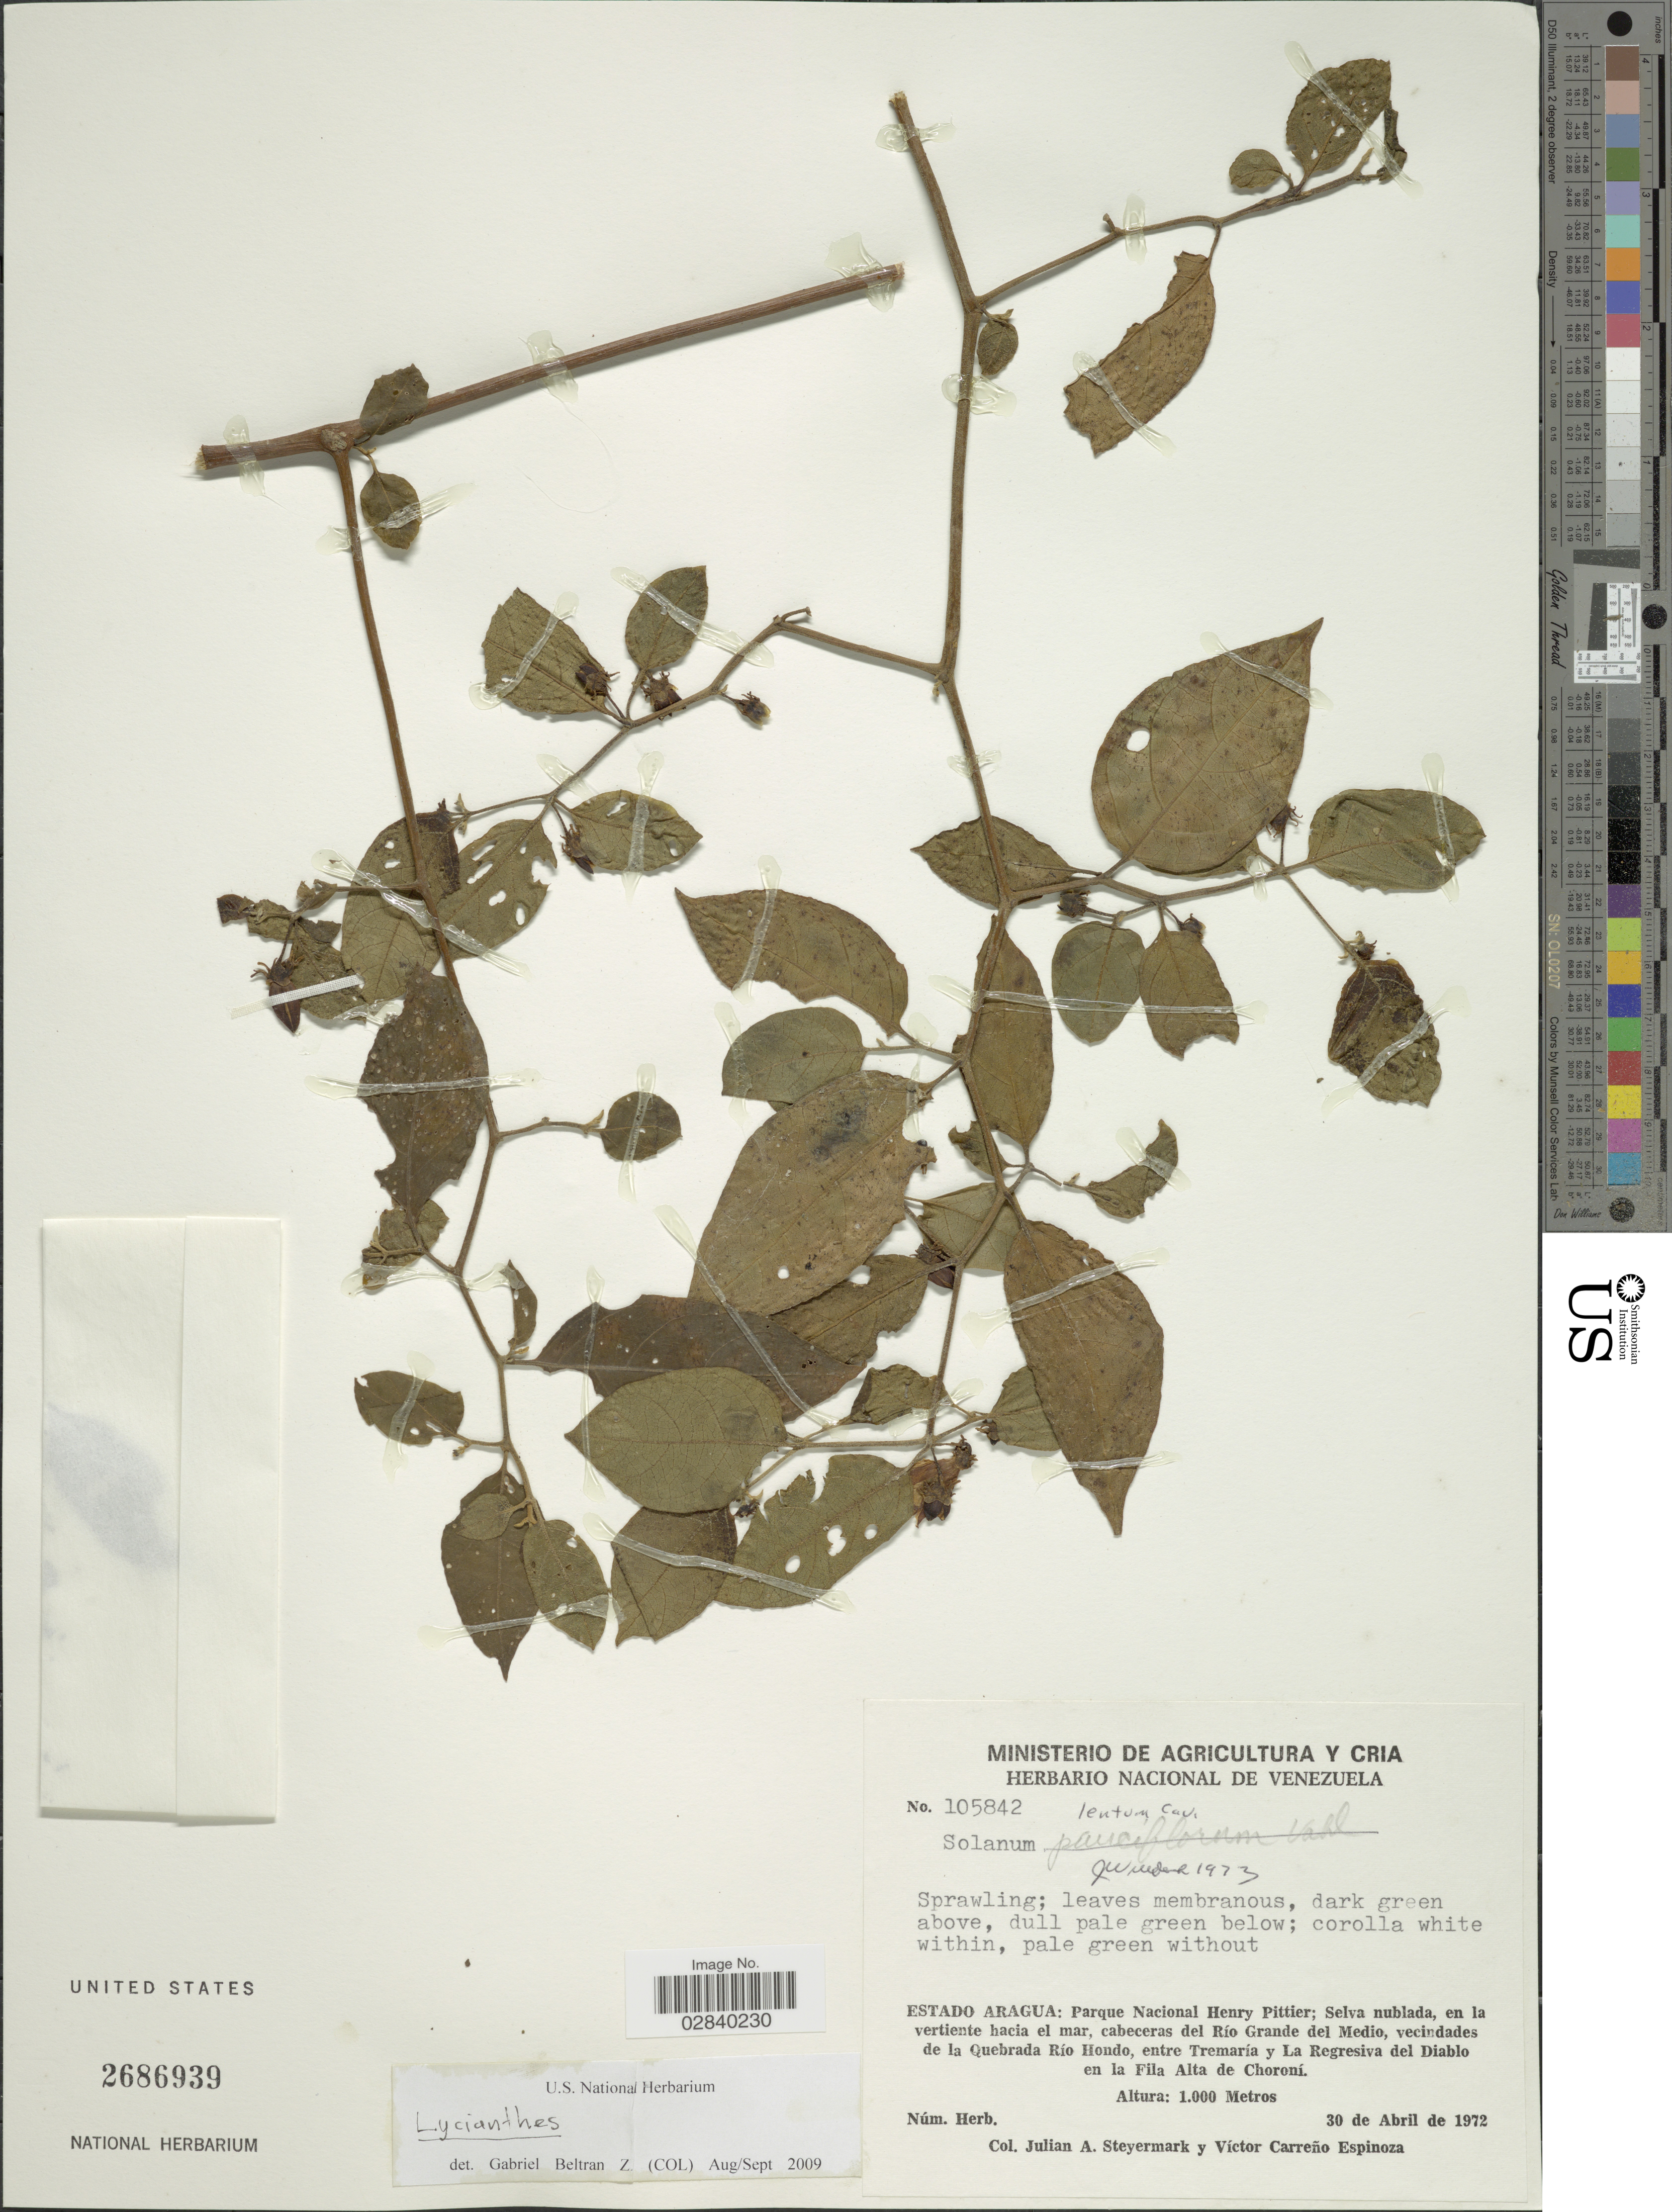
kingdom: Plantae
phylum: Tracheophyta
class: Magnoliopsida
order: Solanales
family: Solanaceae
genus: Lycianthes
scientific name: Lycianthes lenta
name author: (Cav.) Bitter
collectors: J. Steyermark & V. Carreño E.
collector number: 105842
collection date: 1972-04-30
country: Venezuela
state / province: Aragua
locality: Estado Aragua: Parque Nacional Henry Pittier; Selva nublada, en la vertiente hacia el mar, cabecercas del Río Grande del Medio, vecindades de la Quebrada Río Hondo, entre Tremaría y La Regresiva del Diablo en la Fila Alta de Choroni.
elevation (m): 1000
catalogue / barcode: US 2686939